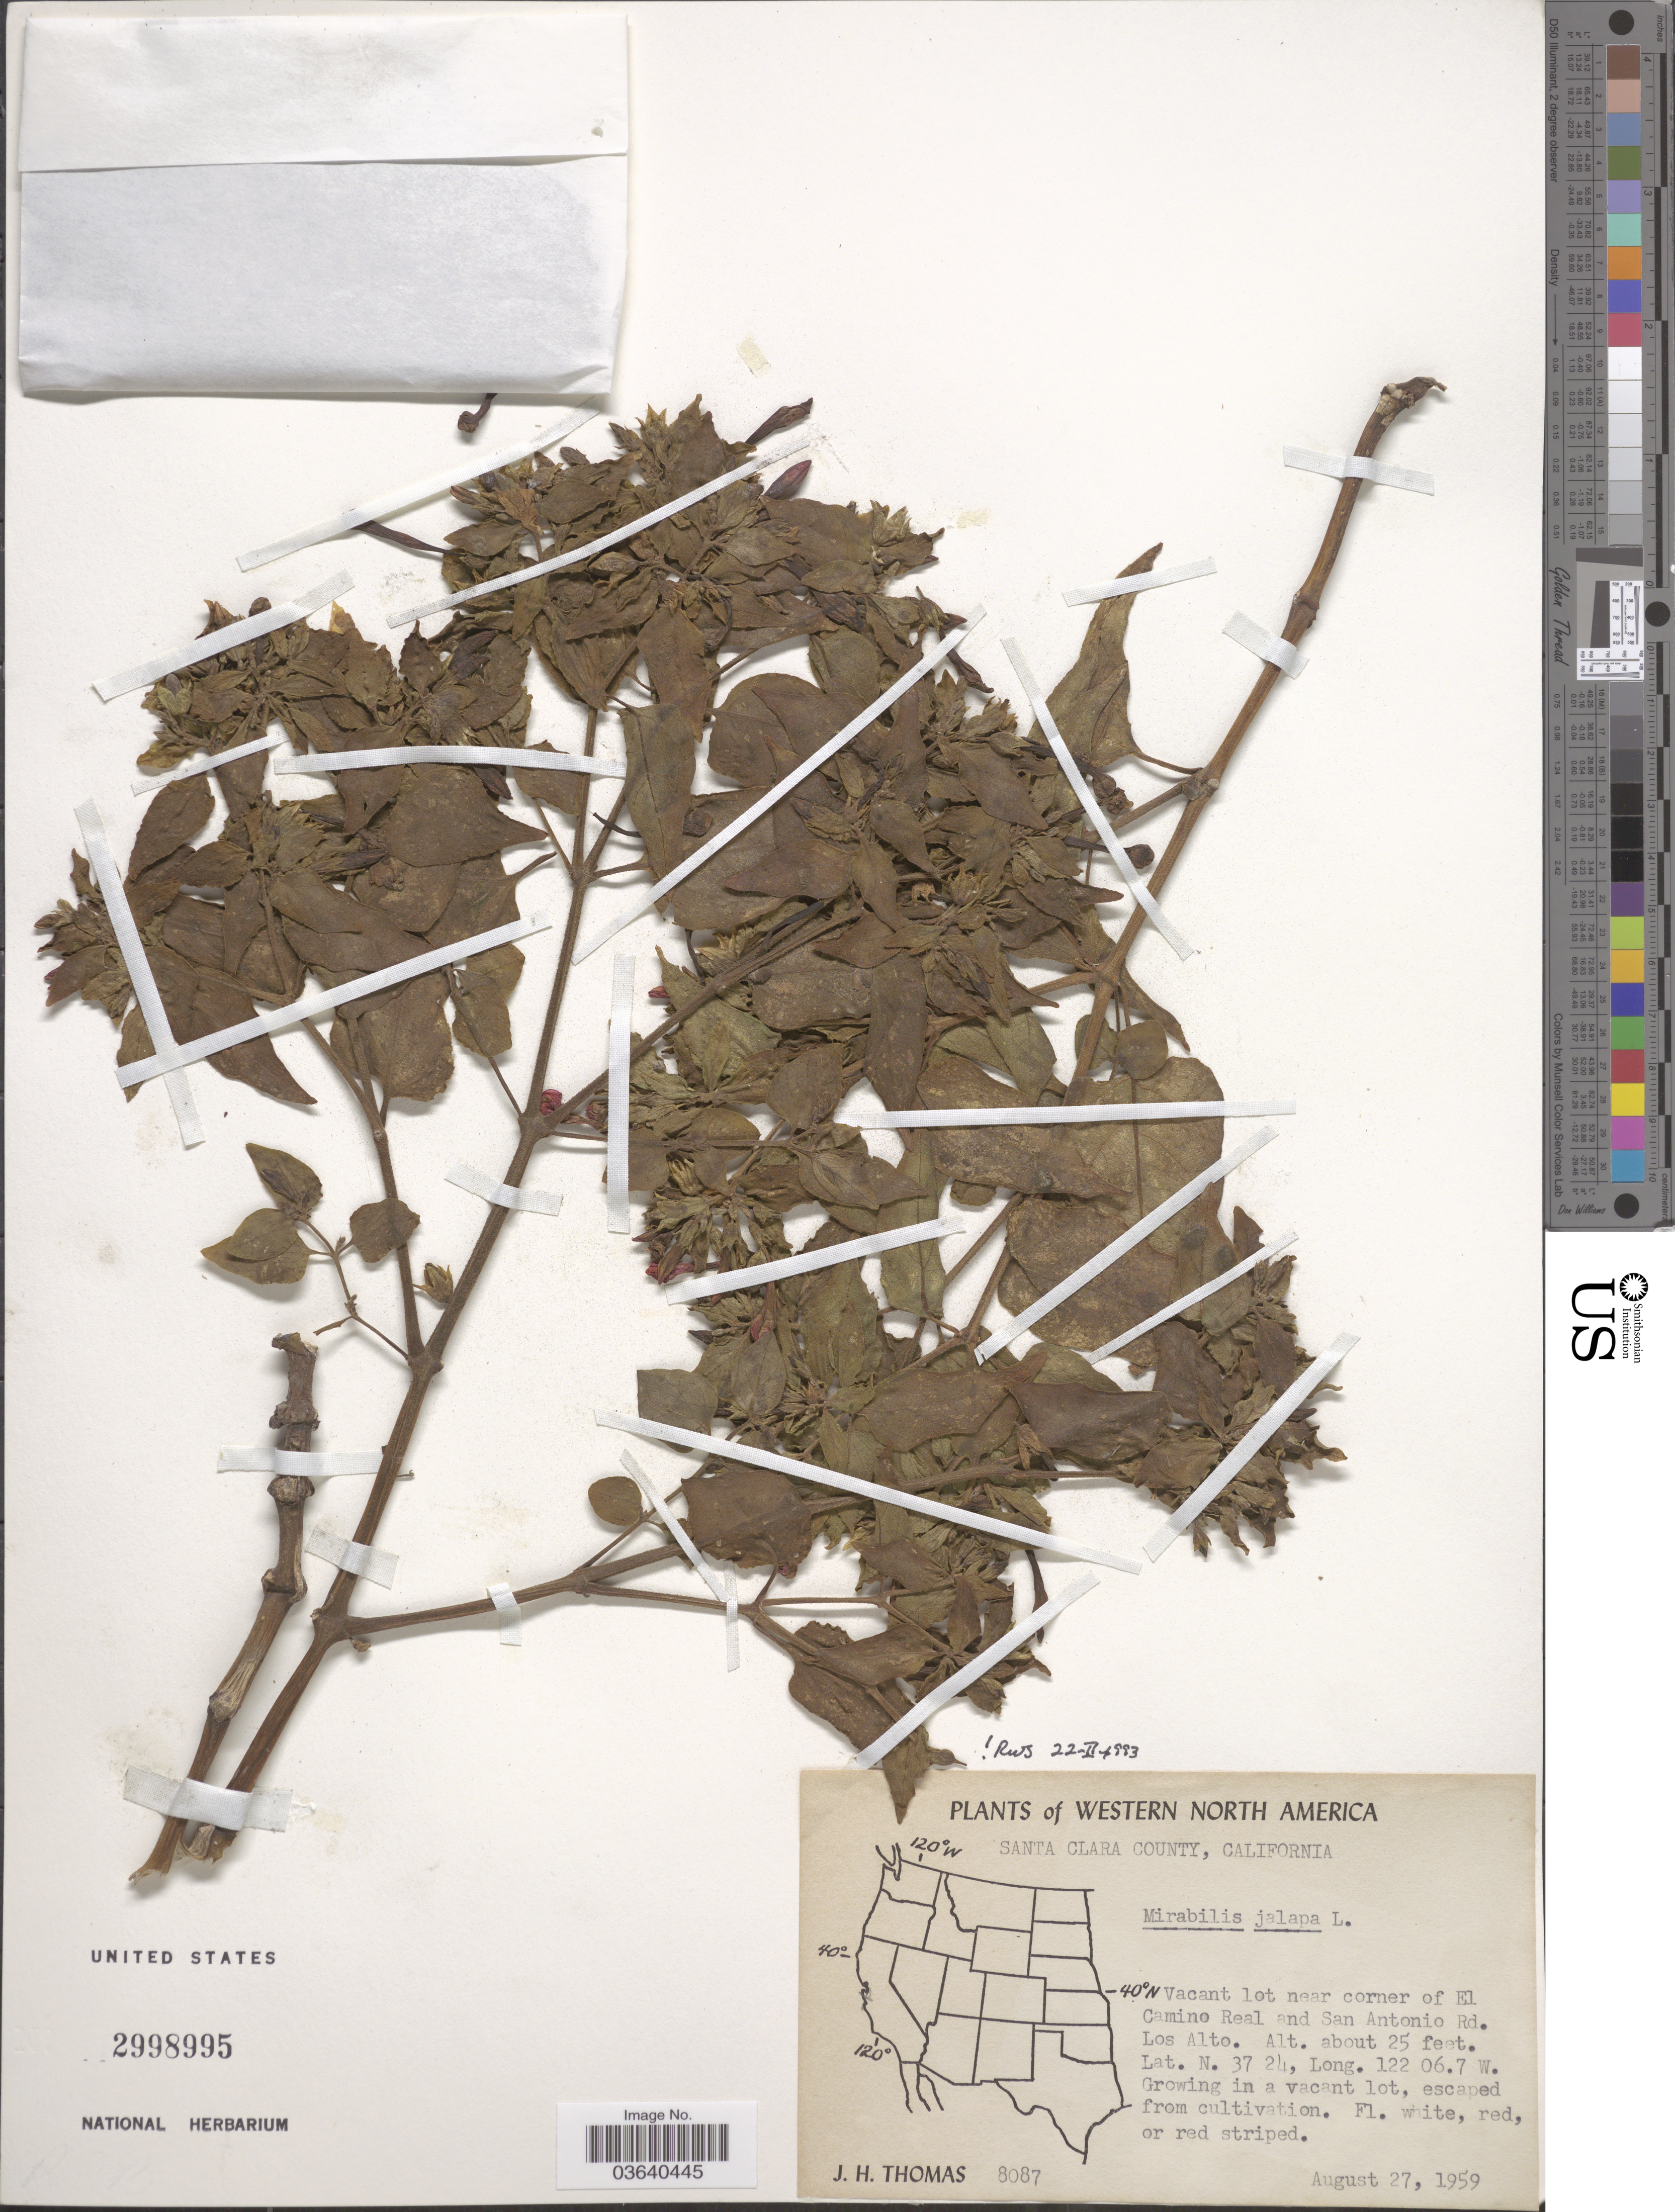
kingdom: Plantae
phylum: Tracheophyta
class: Magnoliopsida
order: Caryophyllales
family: Nyctaginaceae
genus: Mirabilis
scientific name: Mirabilis jalapa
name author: L.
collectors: J. H. Thomas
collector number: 8087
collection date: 1959-08-27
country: United States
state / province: California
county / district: Santa Clara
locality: Santa Clara County. Vacant lot near corner of El Camino Real and San Antonio Rd. Los Alto.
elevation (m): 8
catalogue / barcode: US 2998995